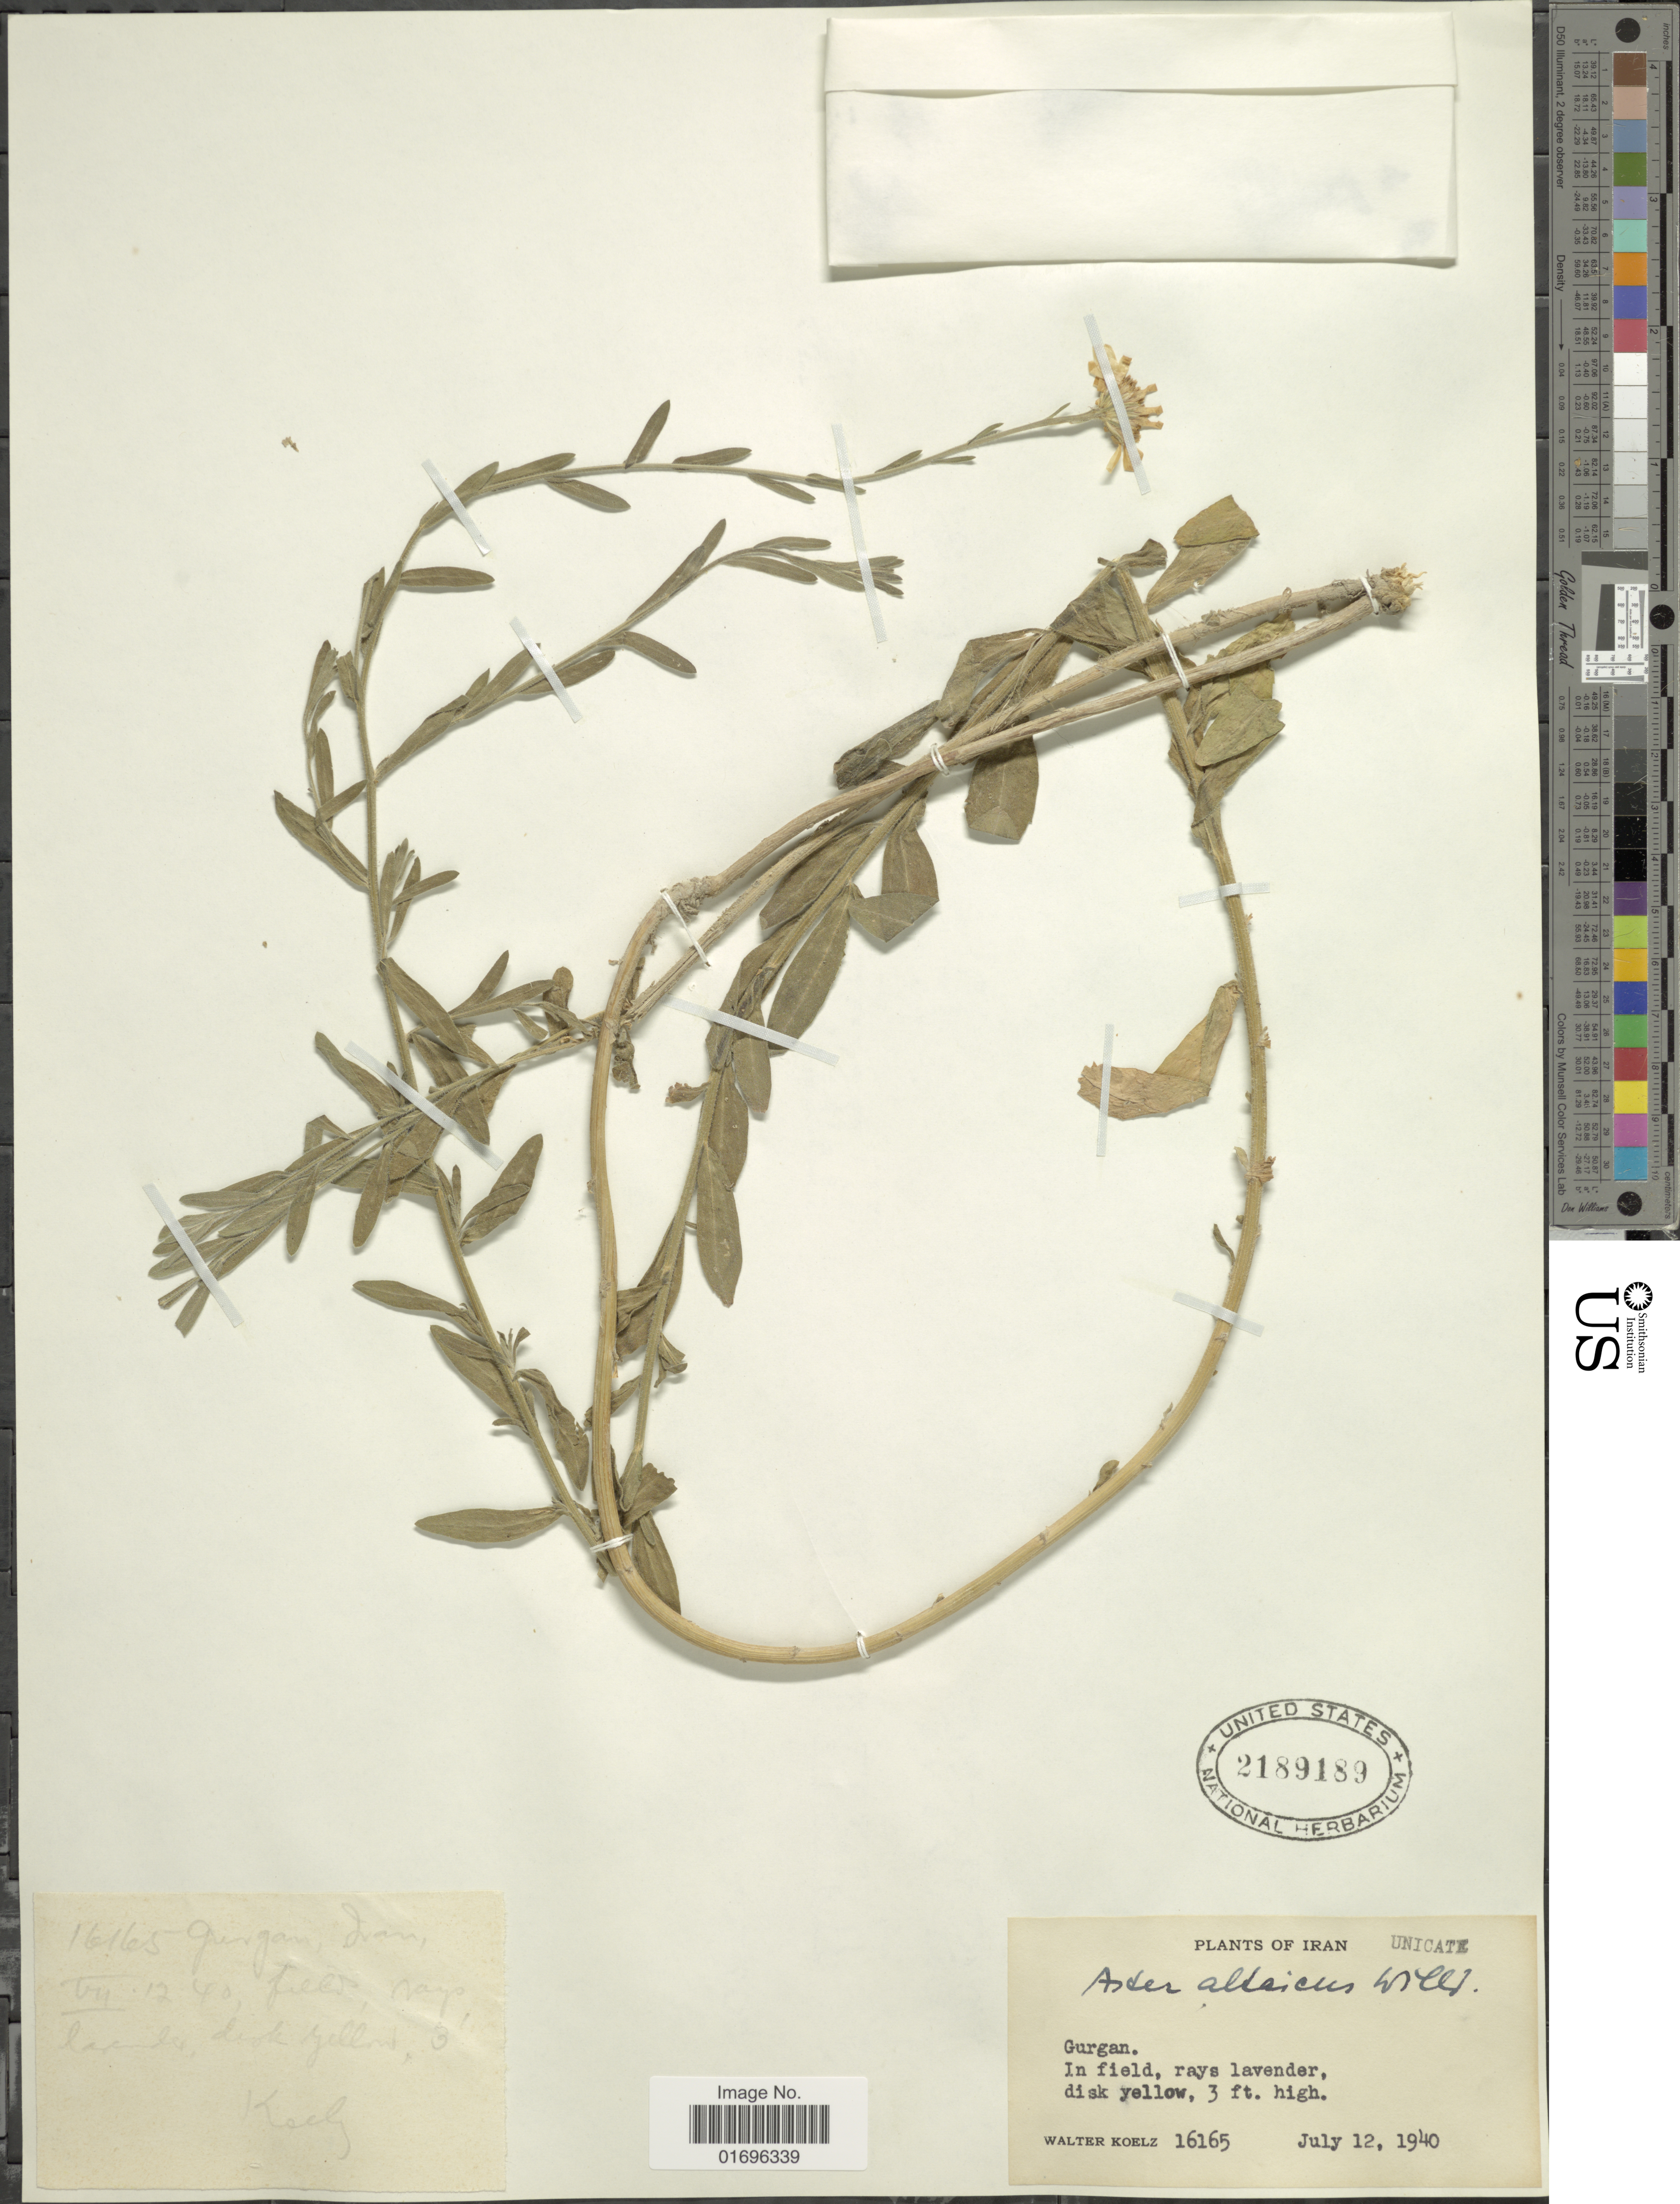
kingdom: Plantae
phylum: Tracheophyta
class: Magnoliopsida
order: Asterales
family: Asteraceae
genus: Aster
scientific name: Aster altaicus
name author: Willd.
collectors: W. N. Koelz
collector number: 16165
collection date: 1940-07-12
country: Iran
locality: Gurgan.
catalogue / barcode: US 2189189